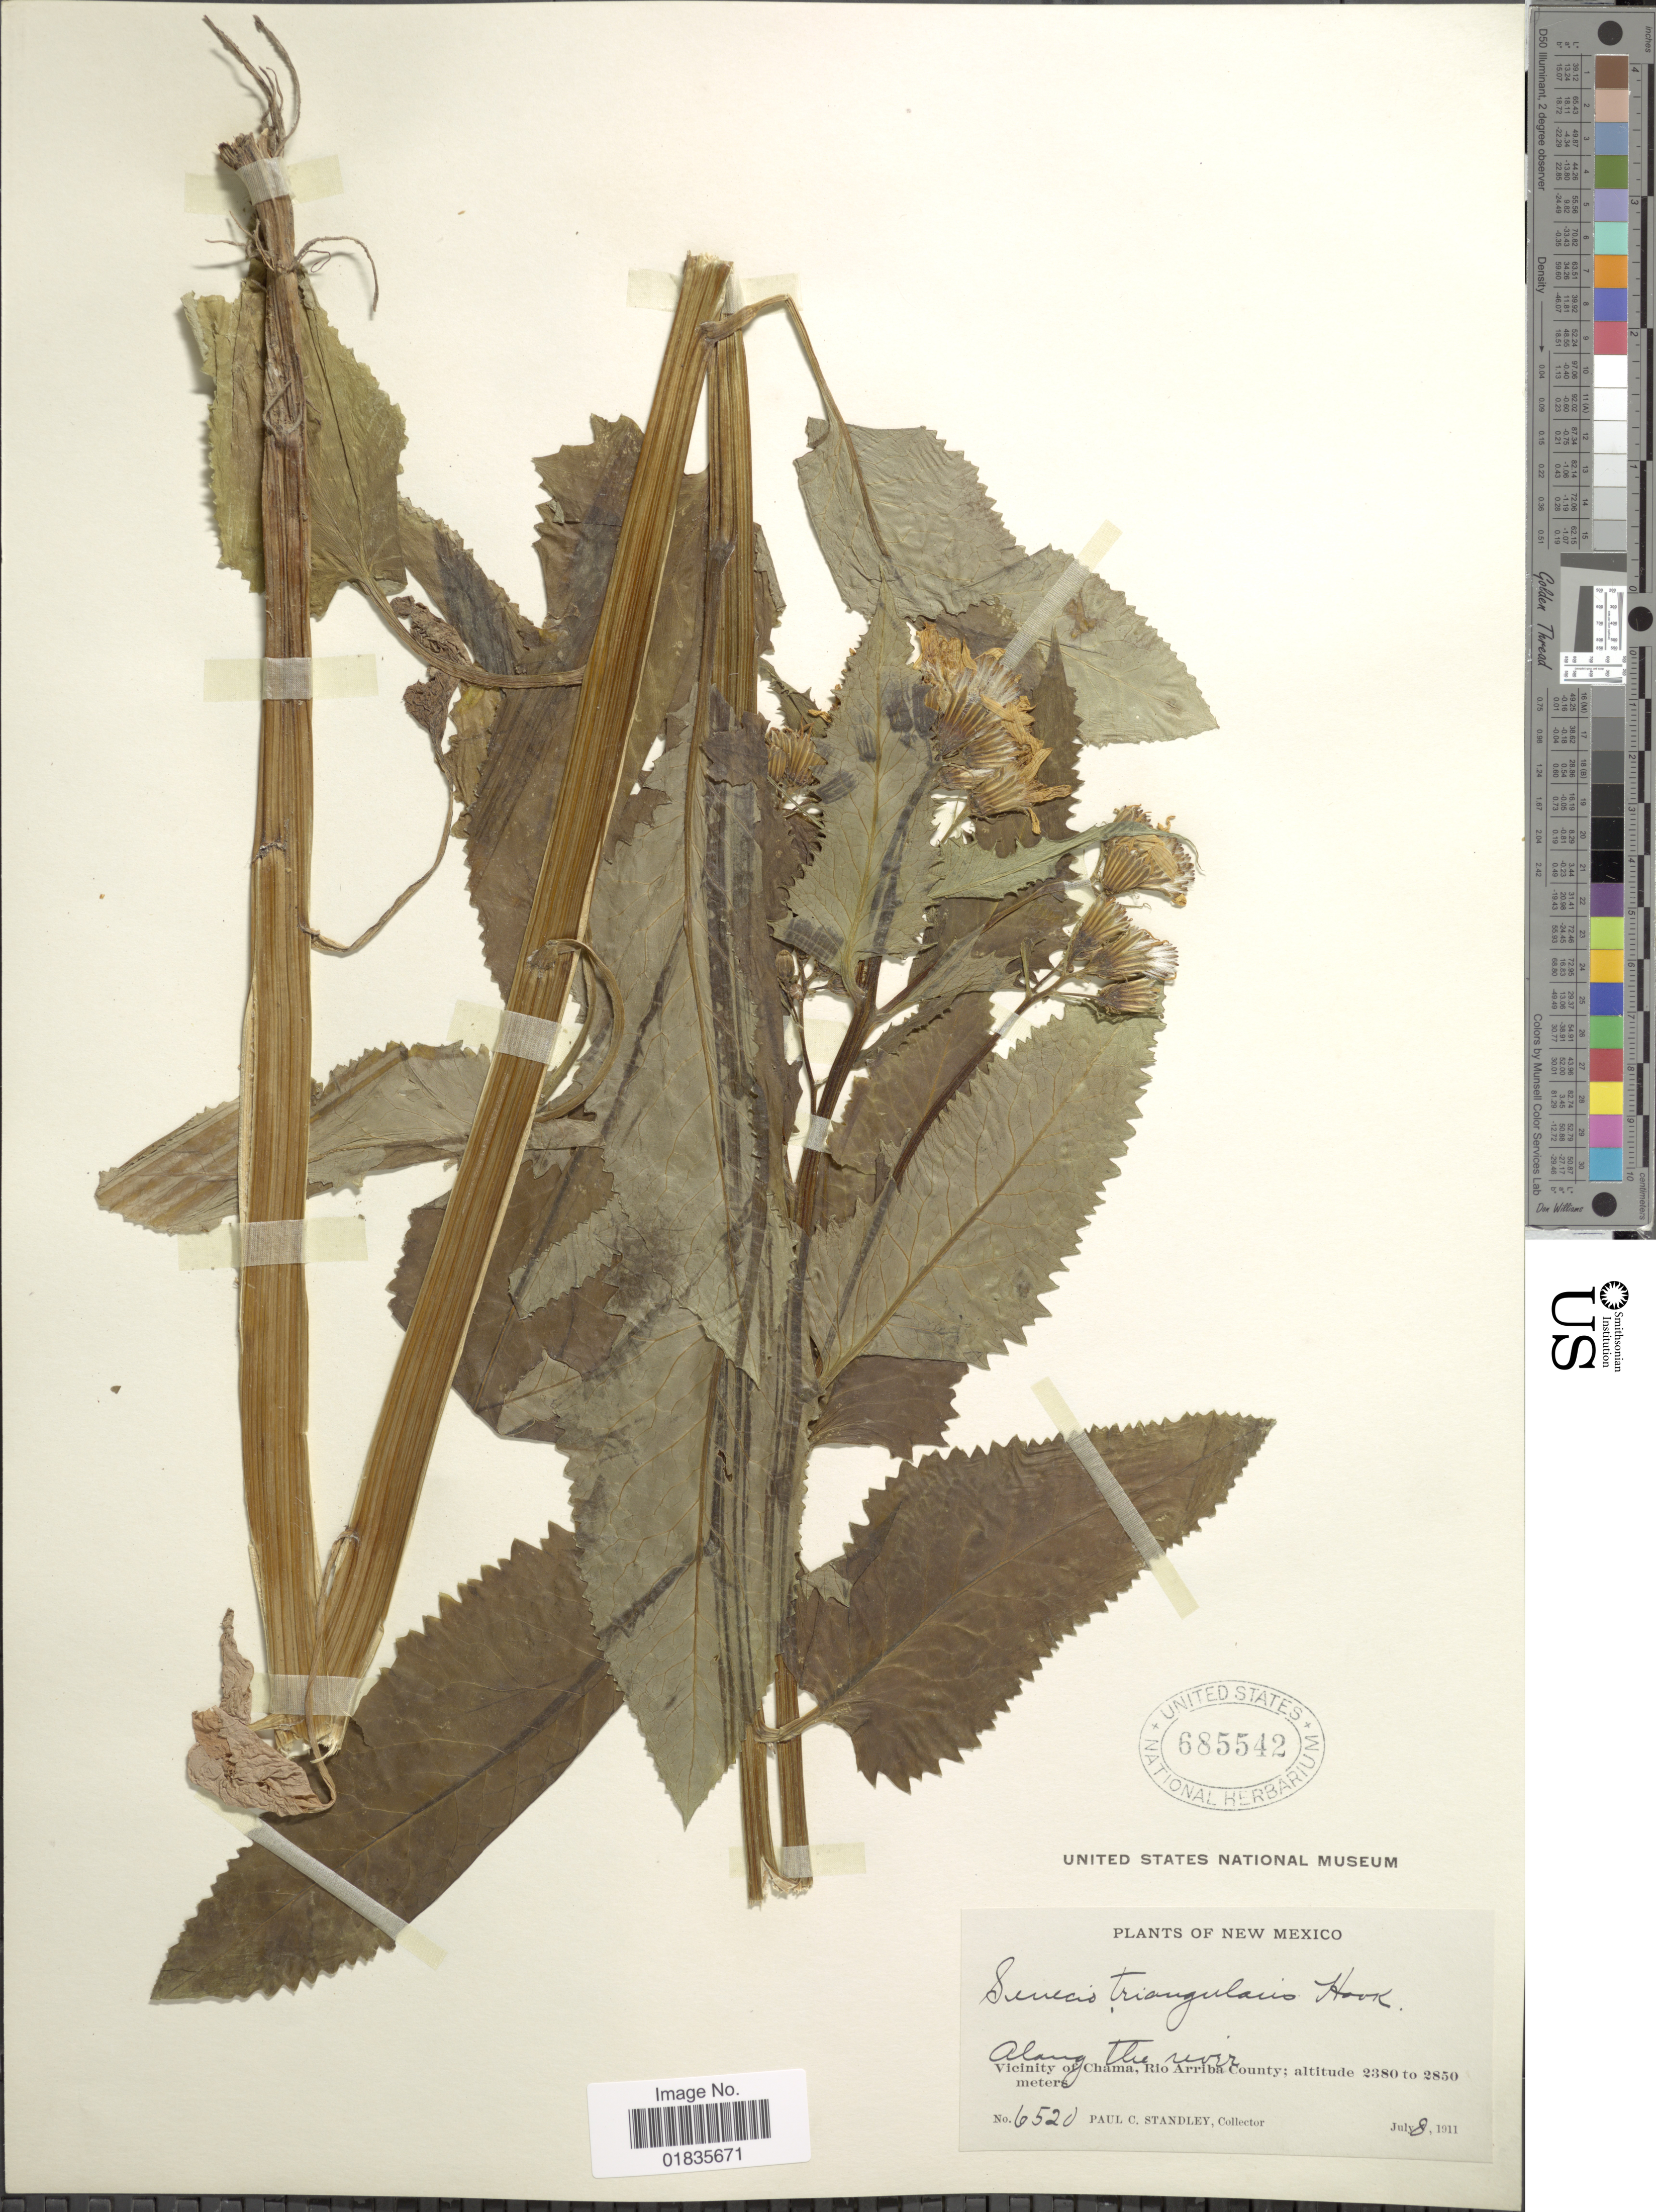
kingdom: Plantae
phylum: Tracheophyta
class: Magnoliopsida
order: Asterales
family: Asteraceae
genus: Senecio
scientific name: Senecio triangularis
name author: Hook.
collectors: P. C. Standley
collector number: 6520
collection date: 1911-07-08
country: United States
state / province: New Mexico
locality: Along the river, vicinity of Chama, Rio Arriba County.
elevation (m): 2380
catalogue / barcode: US 685542